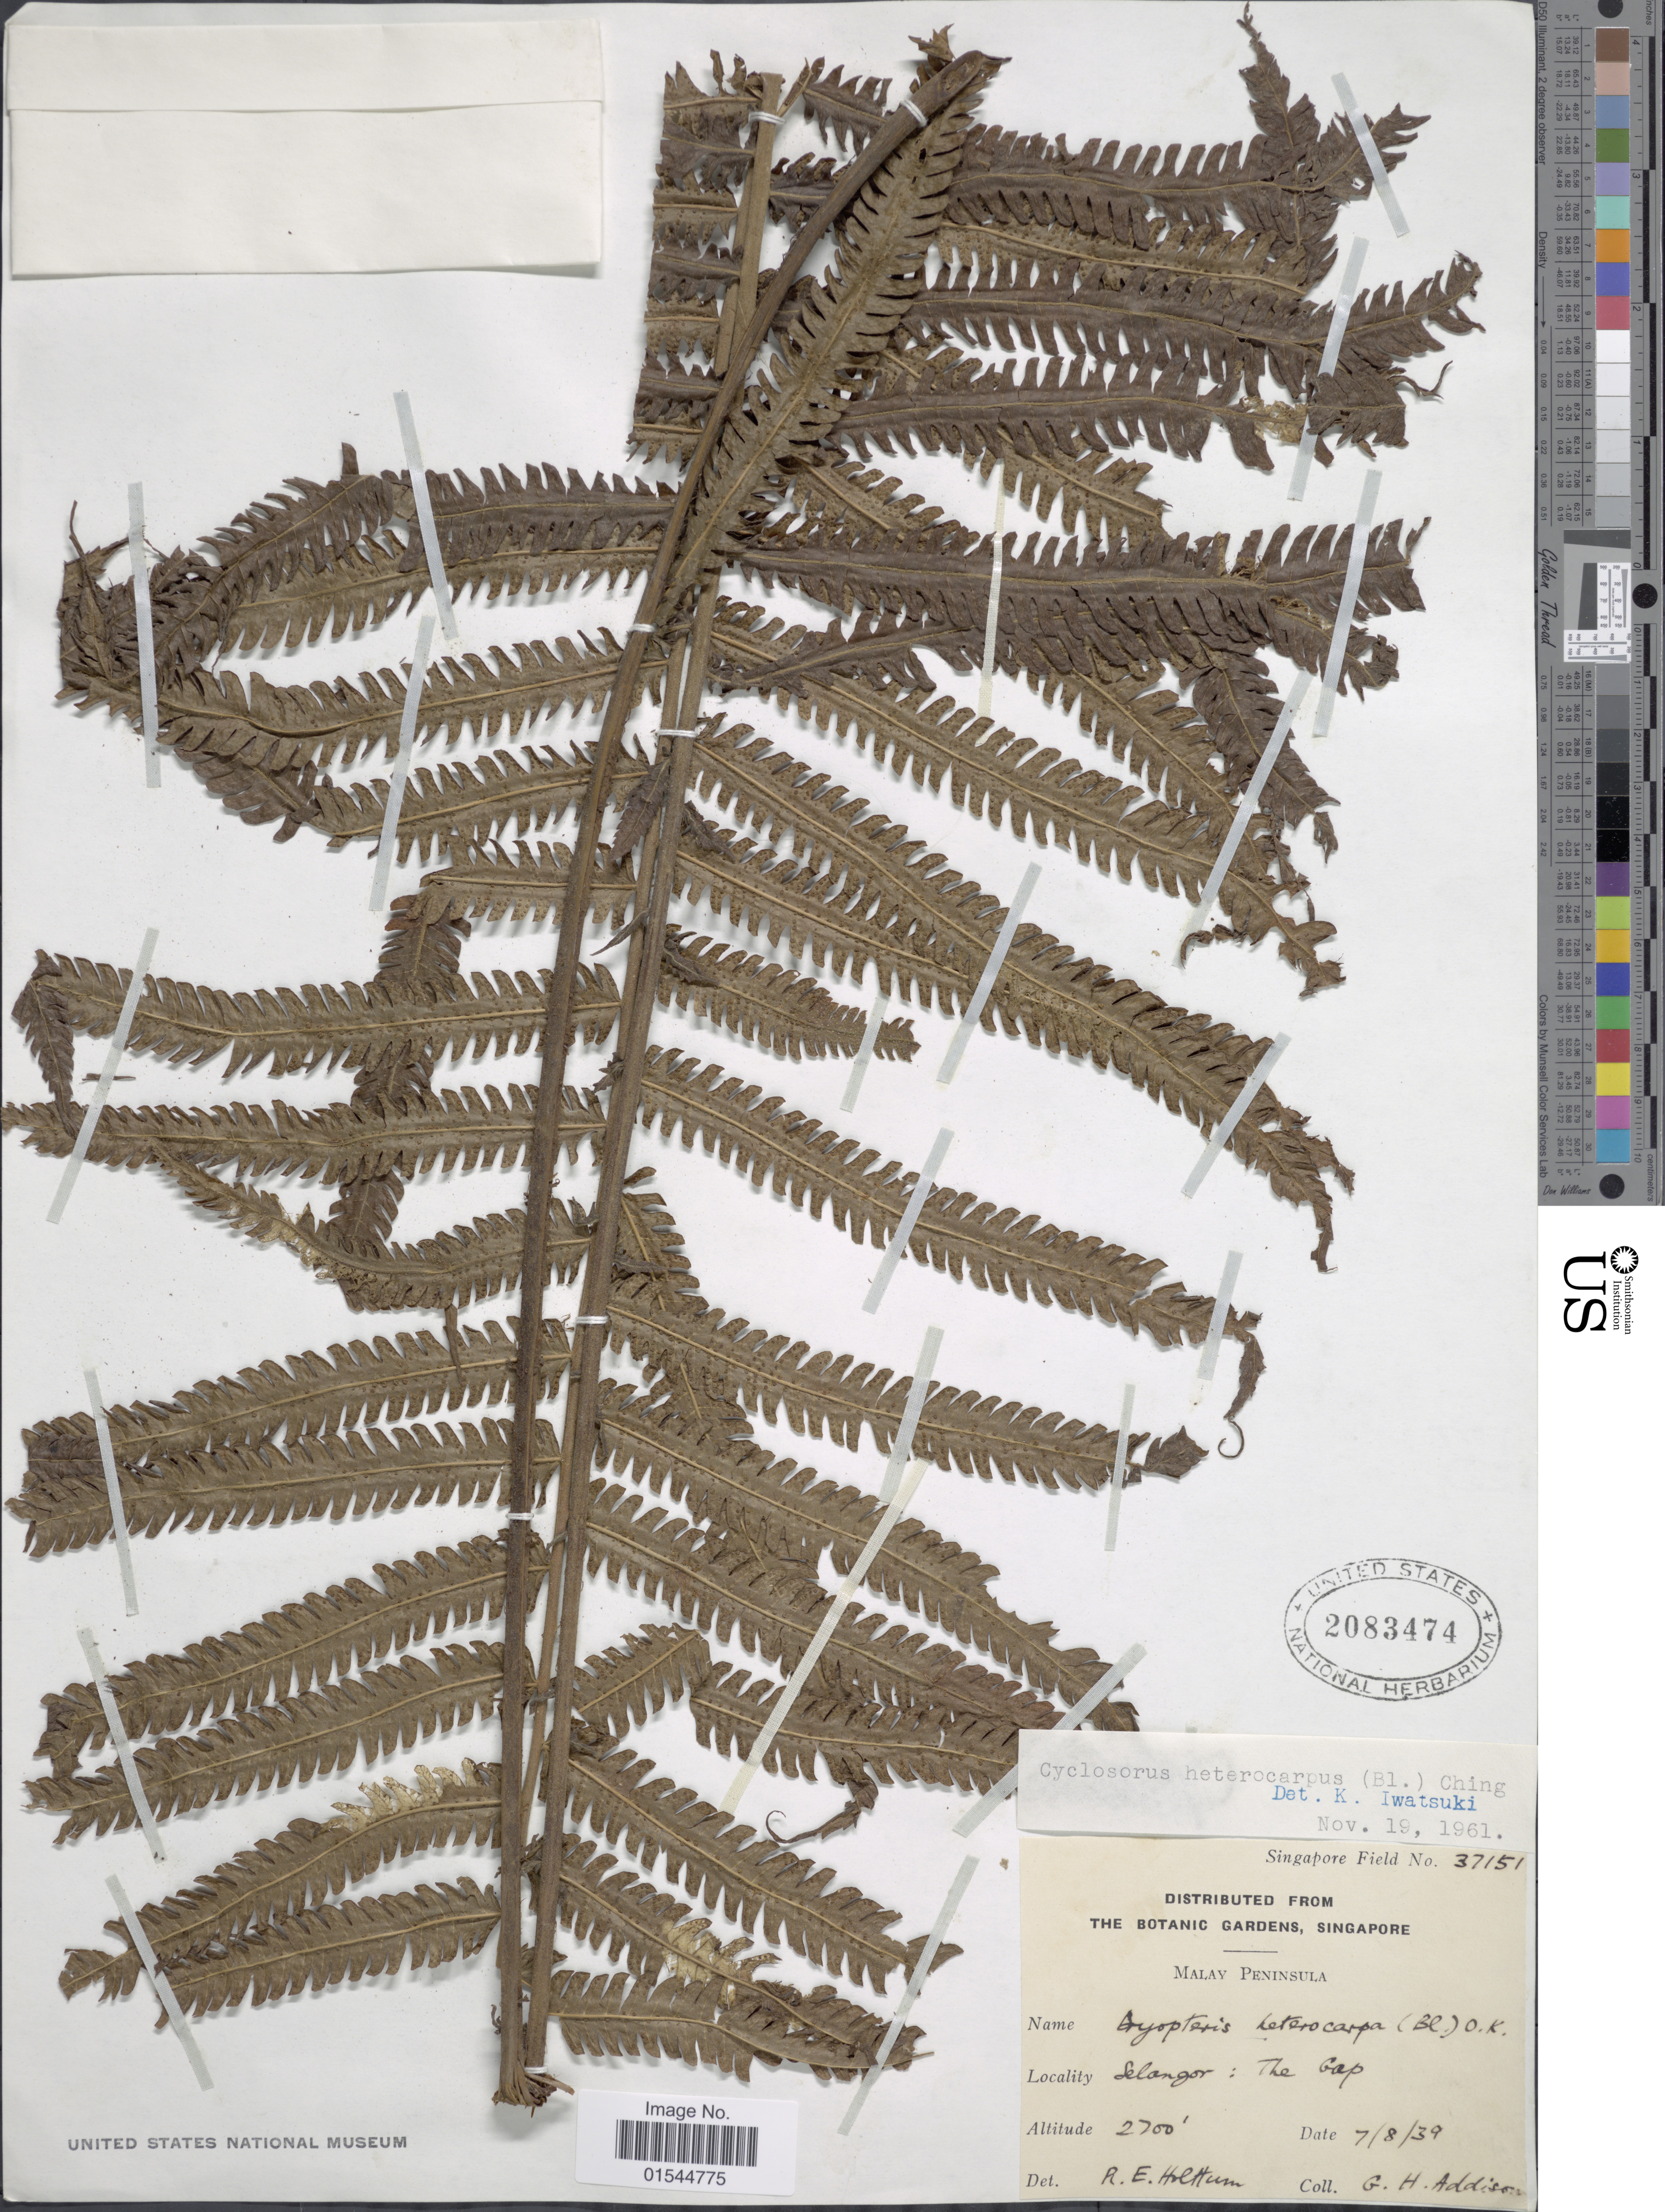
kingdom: Plantae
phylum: Tracheophyta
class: Polypodiopsida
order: Polypodiales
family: Thelypteridaceae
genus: Sphaerostephanos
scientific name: Sphaerostephanos heterocarpus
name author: (Blume) Holttum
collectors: G. Addison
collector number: Singapore Field 37151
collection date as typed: Transcribed d/m/y: 7/8/39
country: Malaysia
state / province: Selangor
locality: Malay Peninsula, Selangor: The Gap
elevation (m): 823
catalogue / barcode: US 2083474